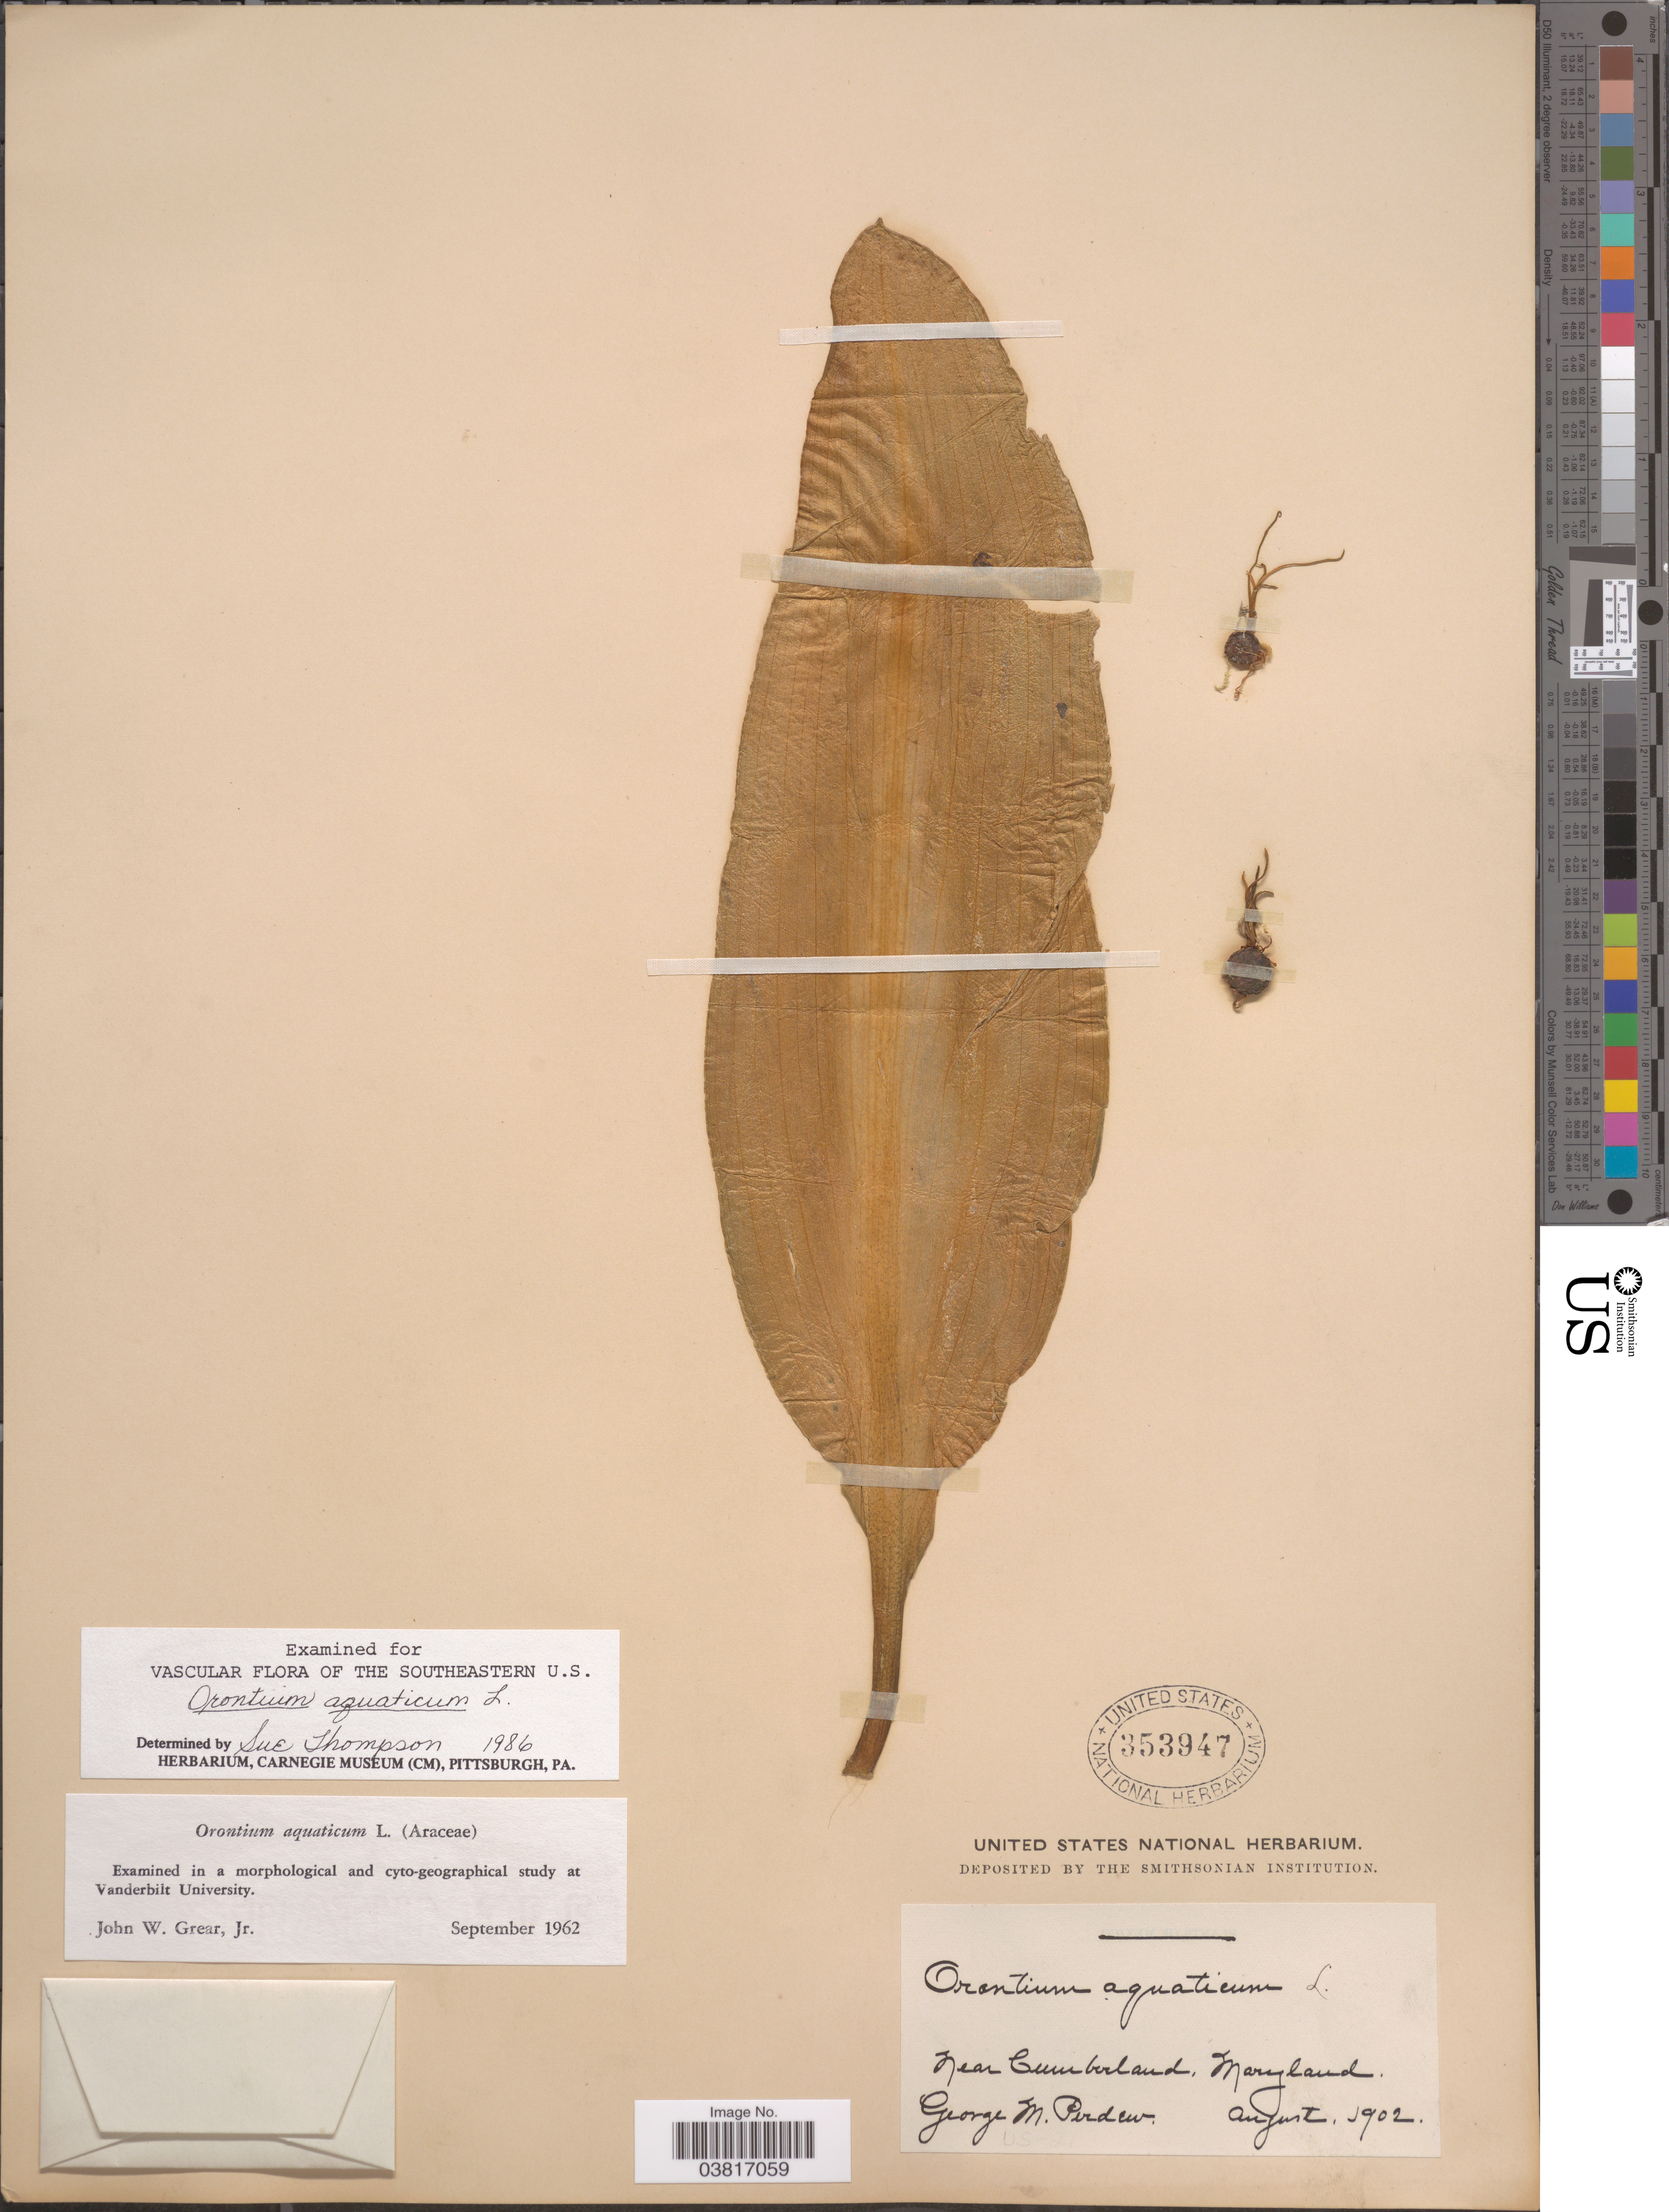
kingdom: Plantae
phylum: Tracheophyta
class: Liliopsida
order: Alismatales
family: Araceae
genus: Orontium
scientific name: Orontium aquaticum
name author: L.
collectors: G. Perdew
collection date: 1902-08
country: United States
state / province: Maryland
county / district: Allegany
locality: Near Cumberland.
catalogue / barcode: US 353947